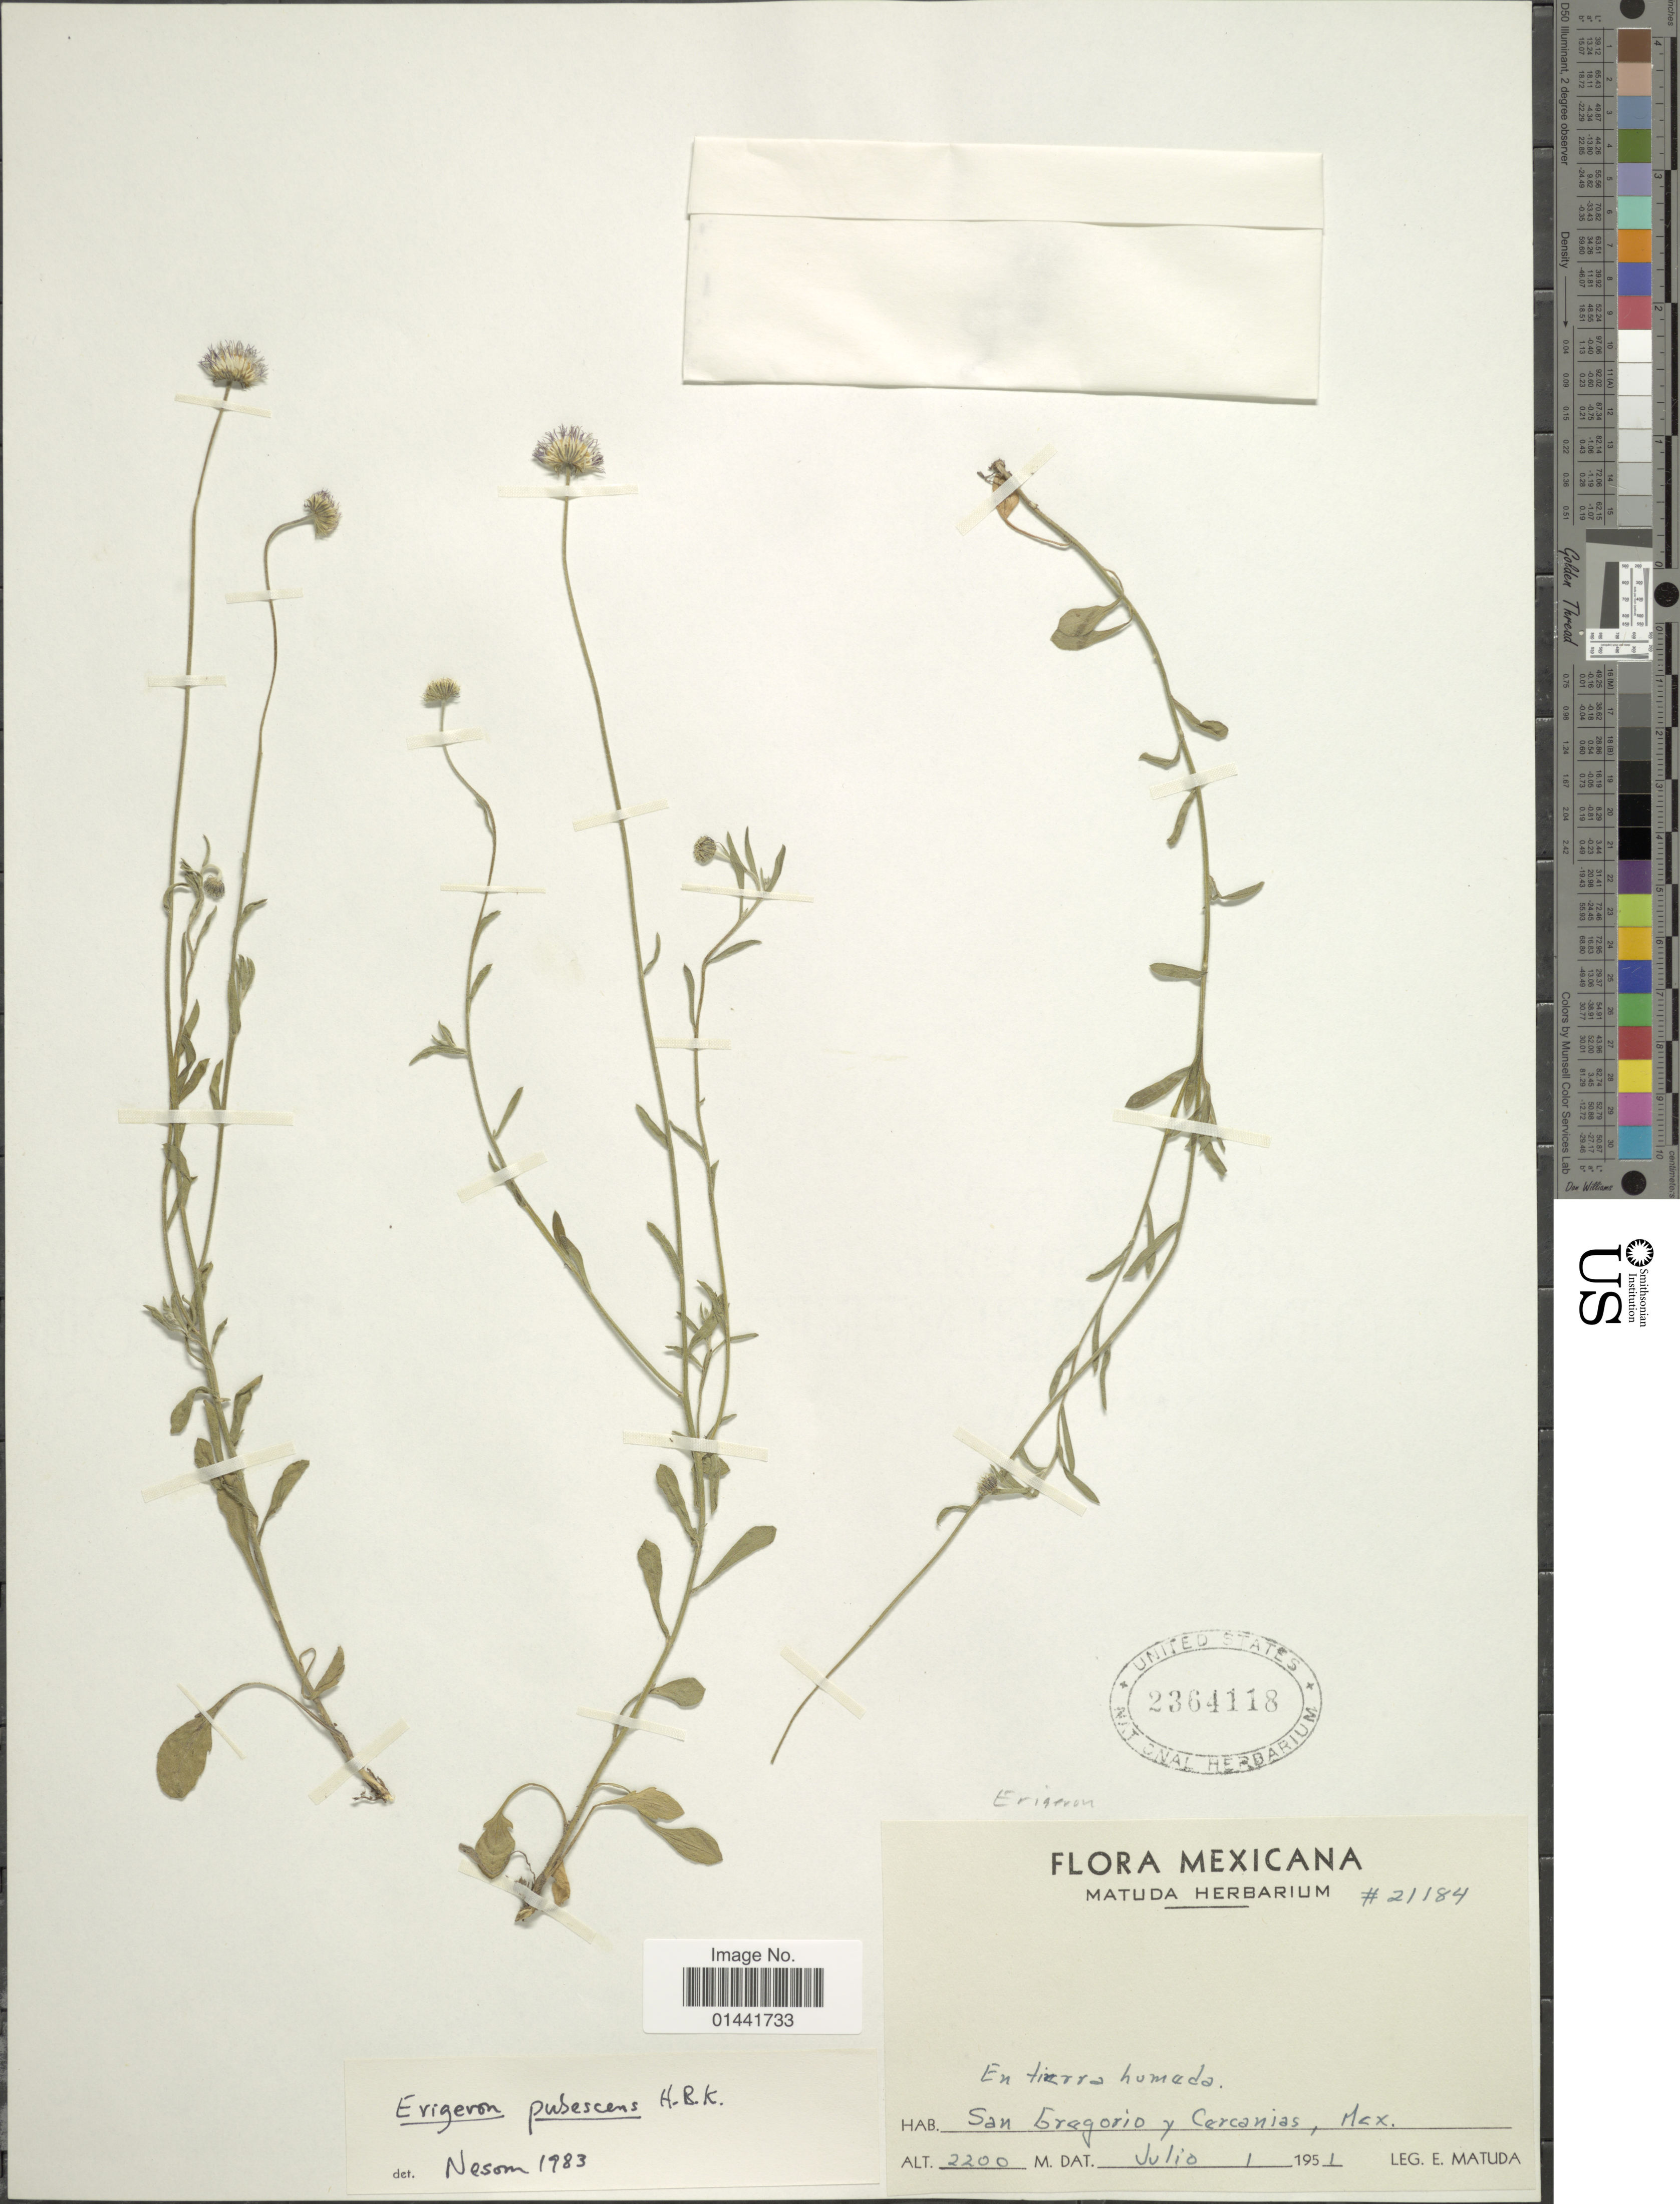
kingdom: Plantae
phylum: Tracheophyta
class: Magnoliopsida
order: Asterales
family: Asteraceae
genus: Erigeron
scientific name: Erigeron pubescens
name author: Kunth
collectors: E. Matuda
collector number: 21184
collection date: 1951-07-01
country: Mexico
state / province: México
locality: En tierra humeda, San Eragorio y Cercanias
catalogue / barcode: US 2364118